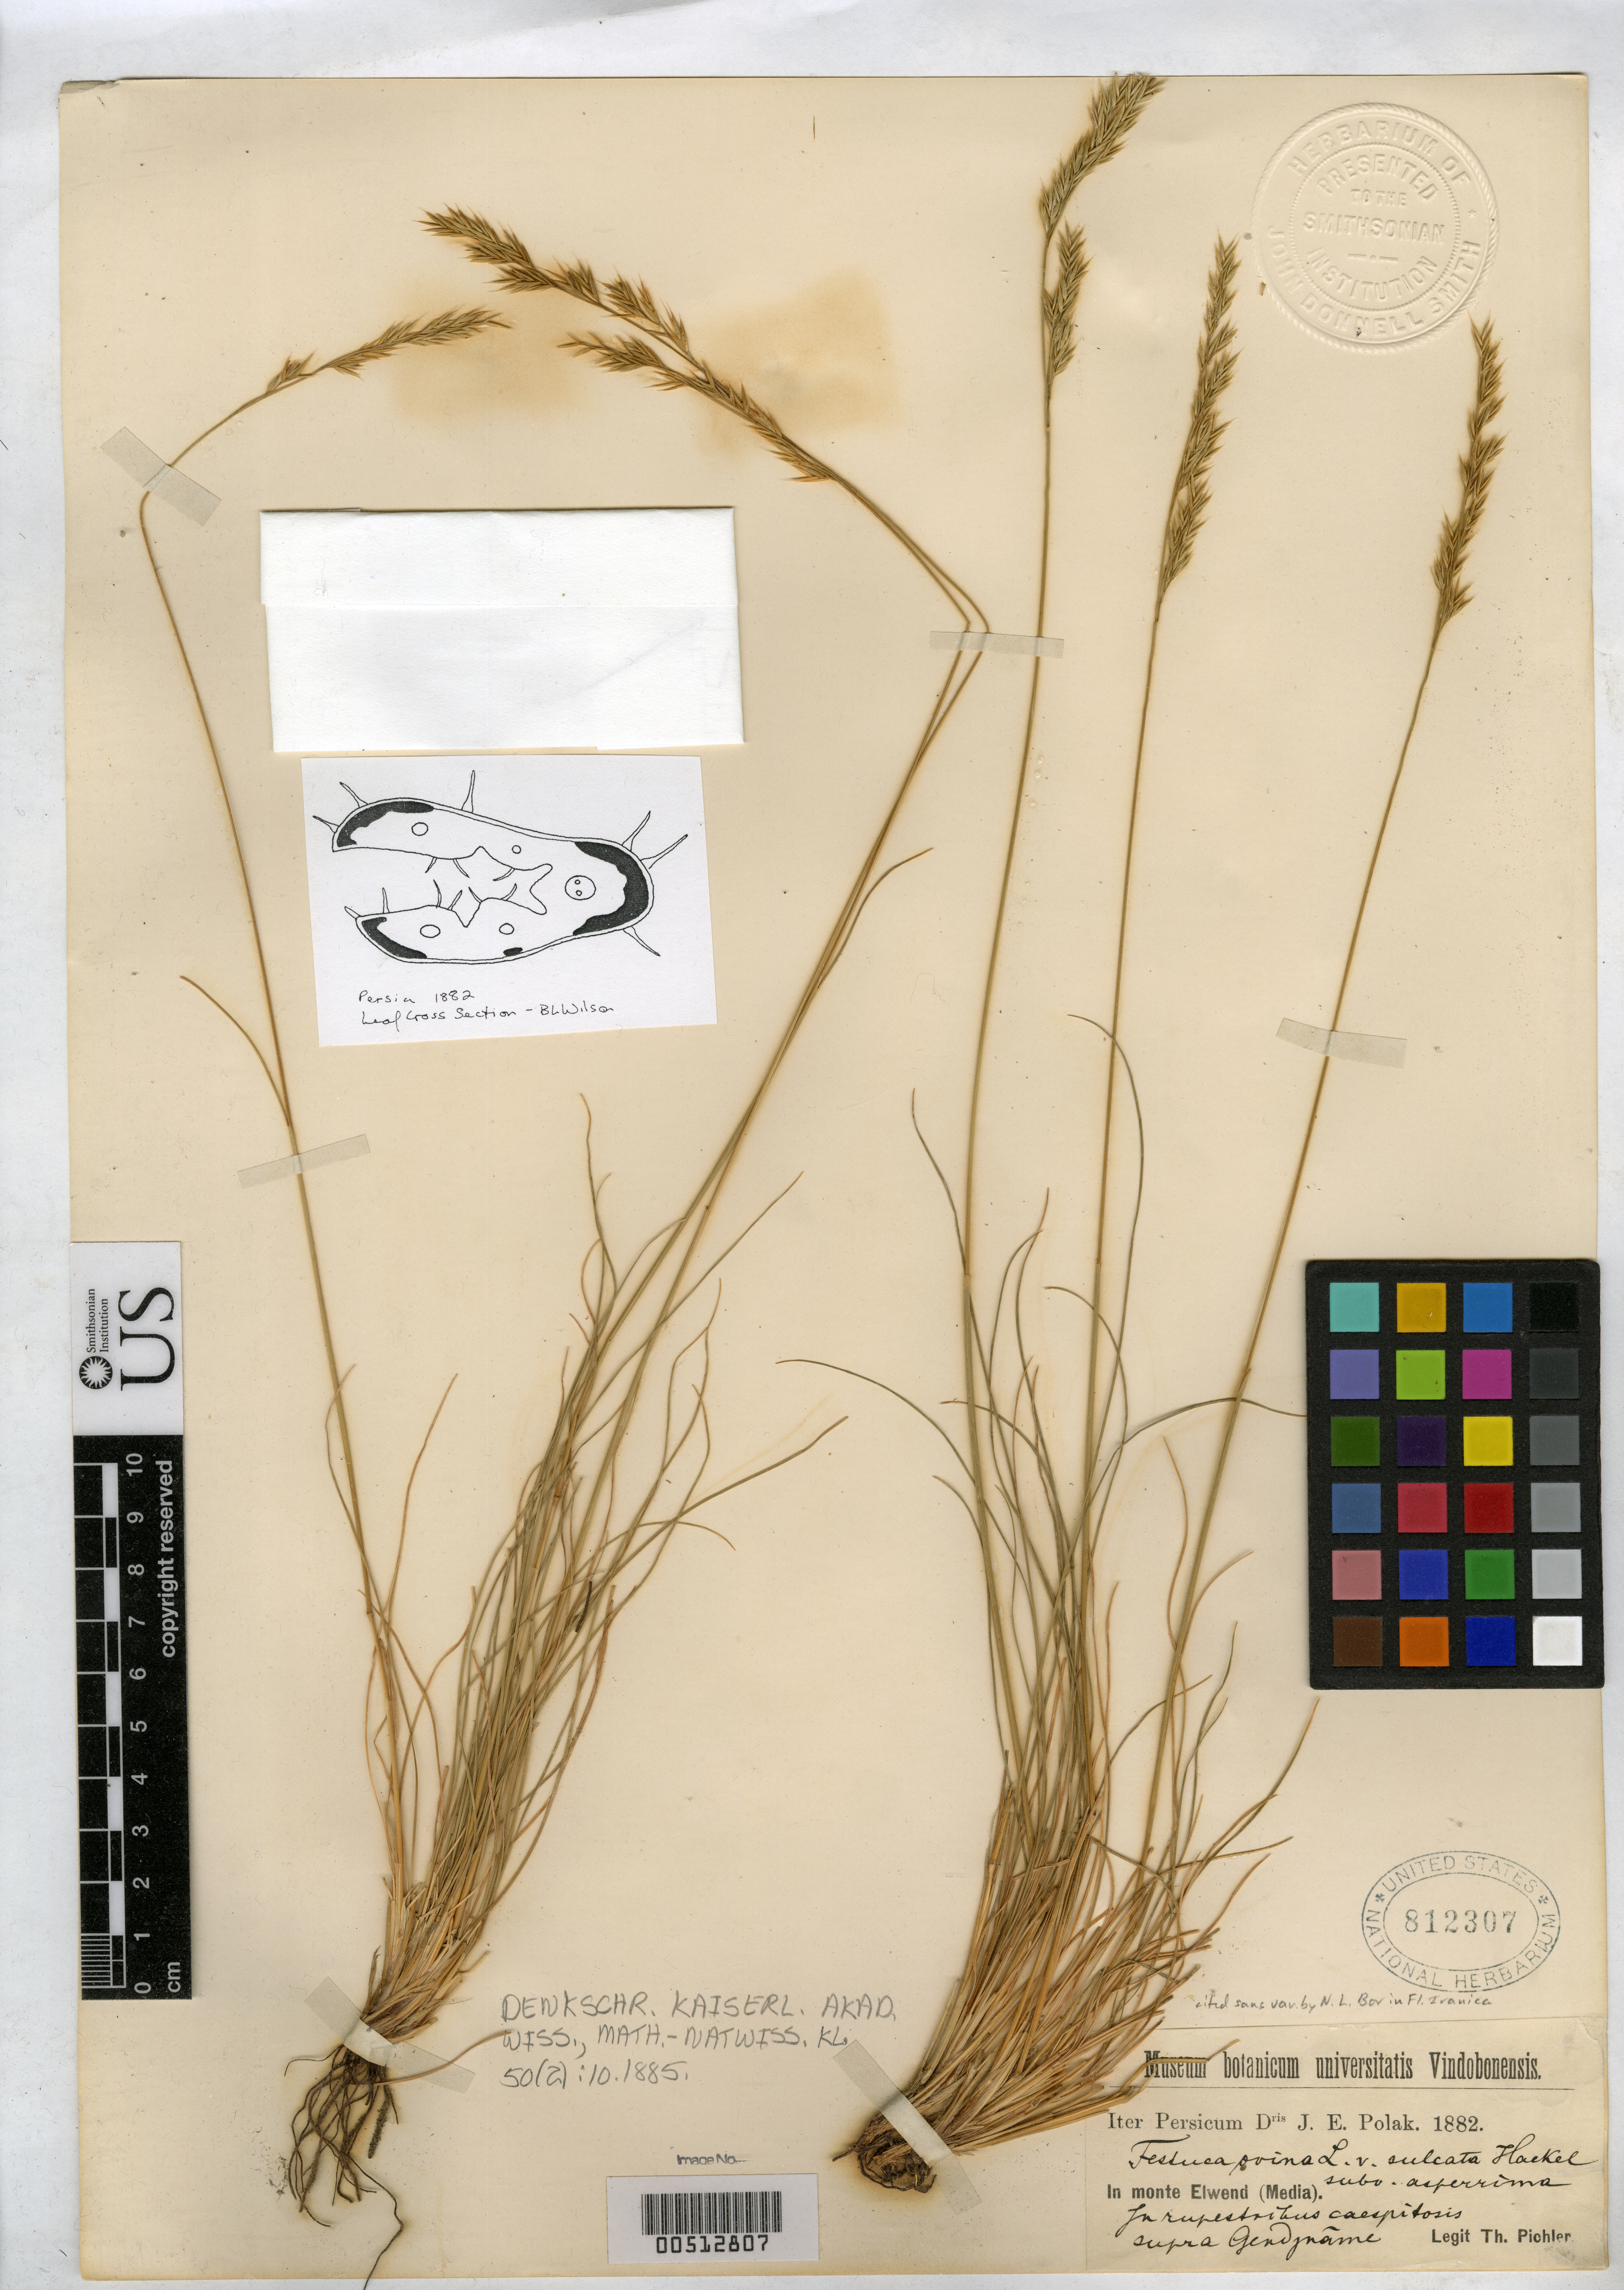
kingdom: Plantae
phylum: Tracheophyta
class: Liliopsida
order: Poales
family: Poaceae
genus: Festuca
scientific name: Festuca ovina var. asperrima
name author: Hack.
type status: Possible Type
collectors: T. Pichler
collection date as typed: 1882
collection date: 1882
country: Iran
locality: In Monte Elwend (media), supra Gendjname. [In the middle of Elwend Mountain, above Gendjname].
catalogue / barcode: US 812307